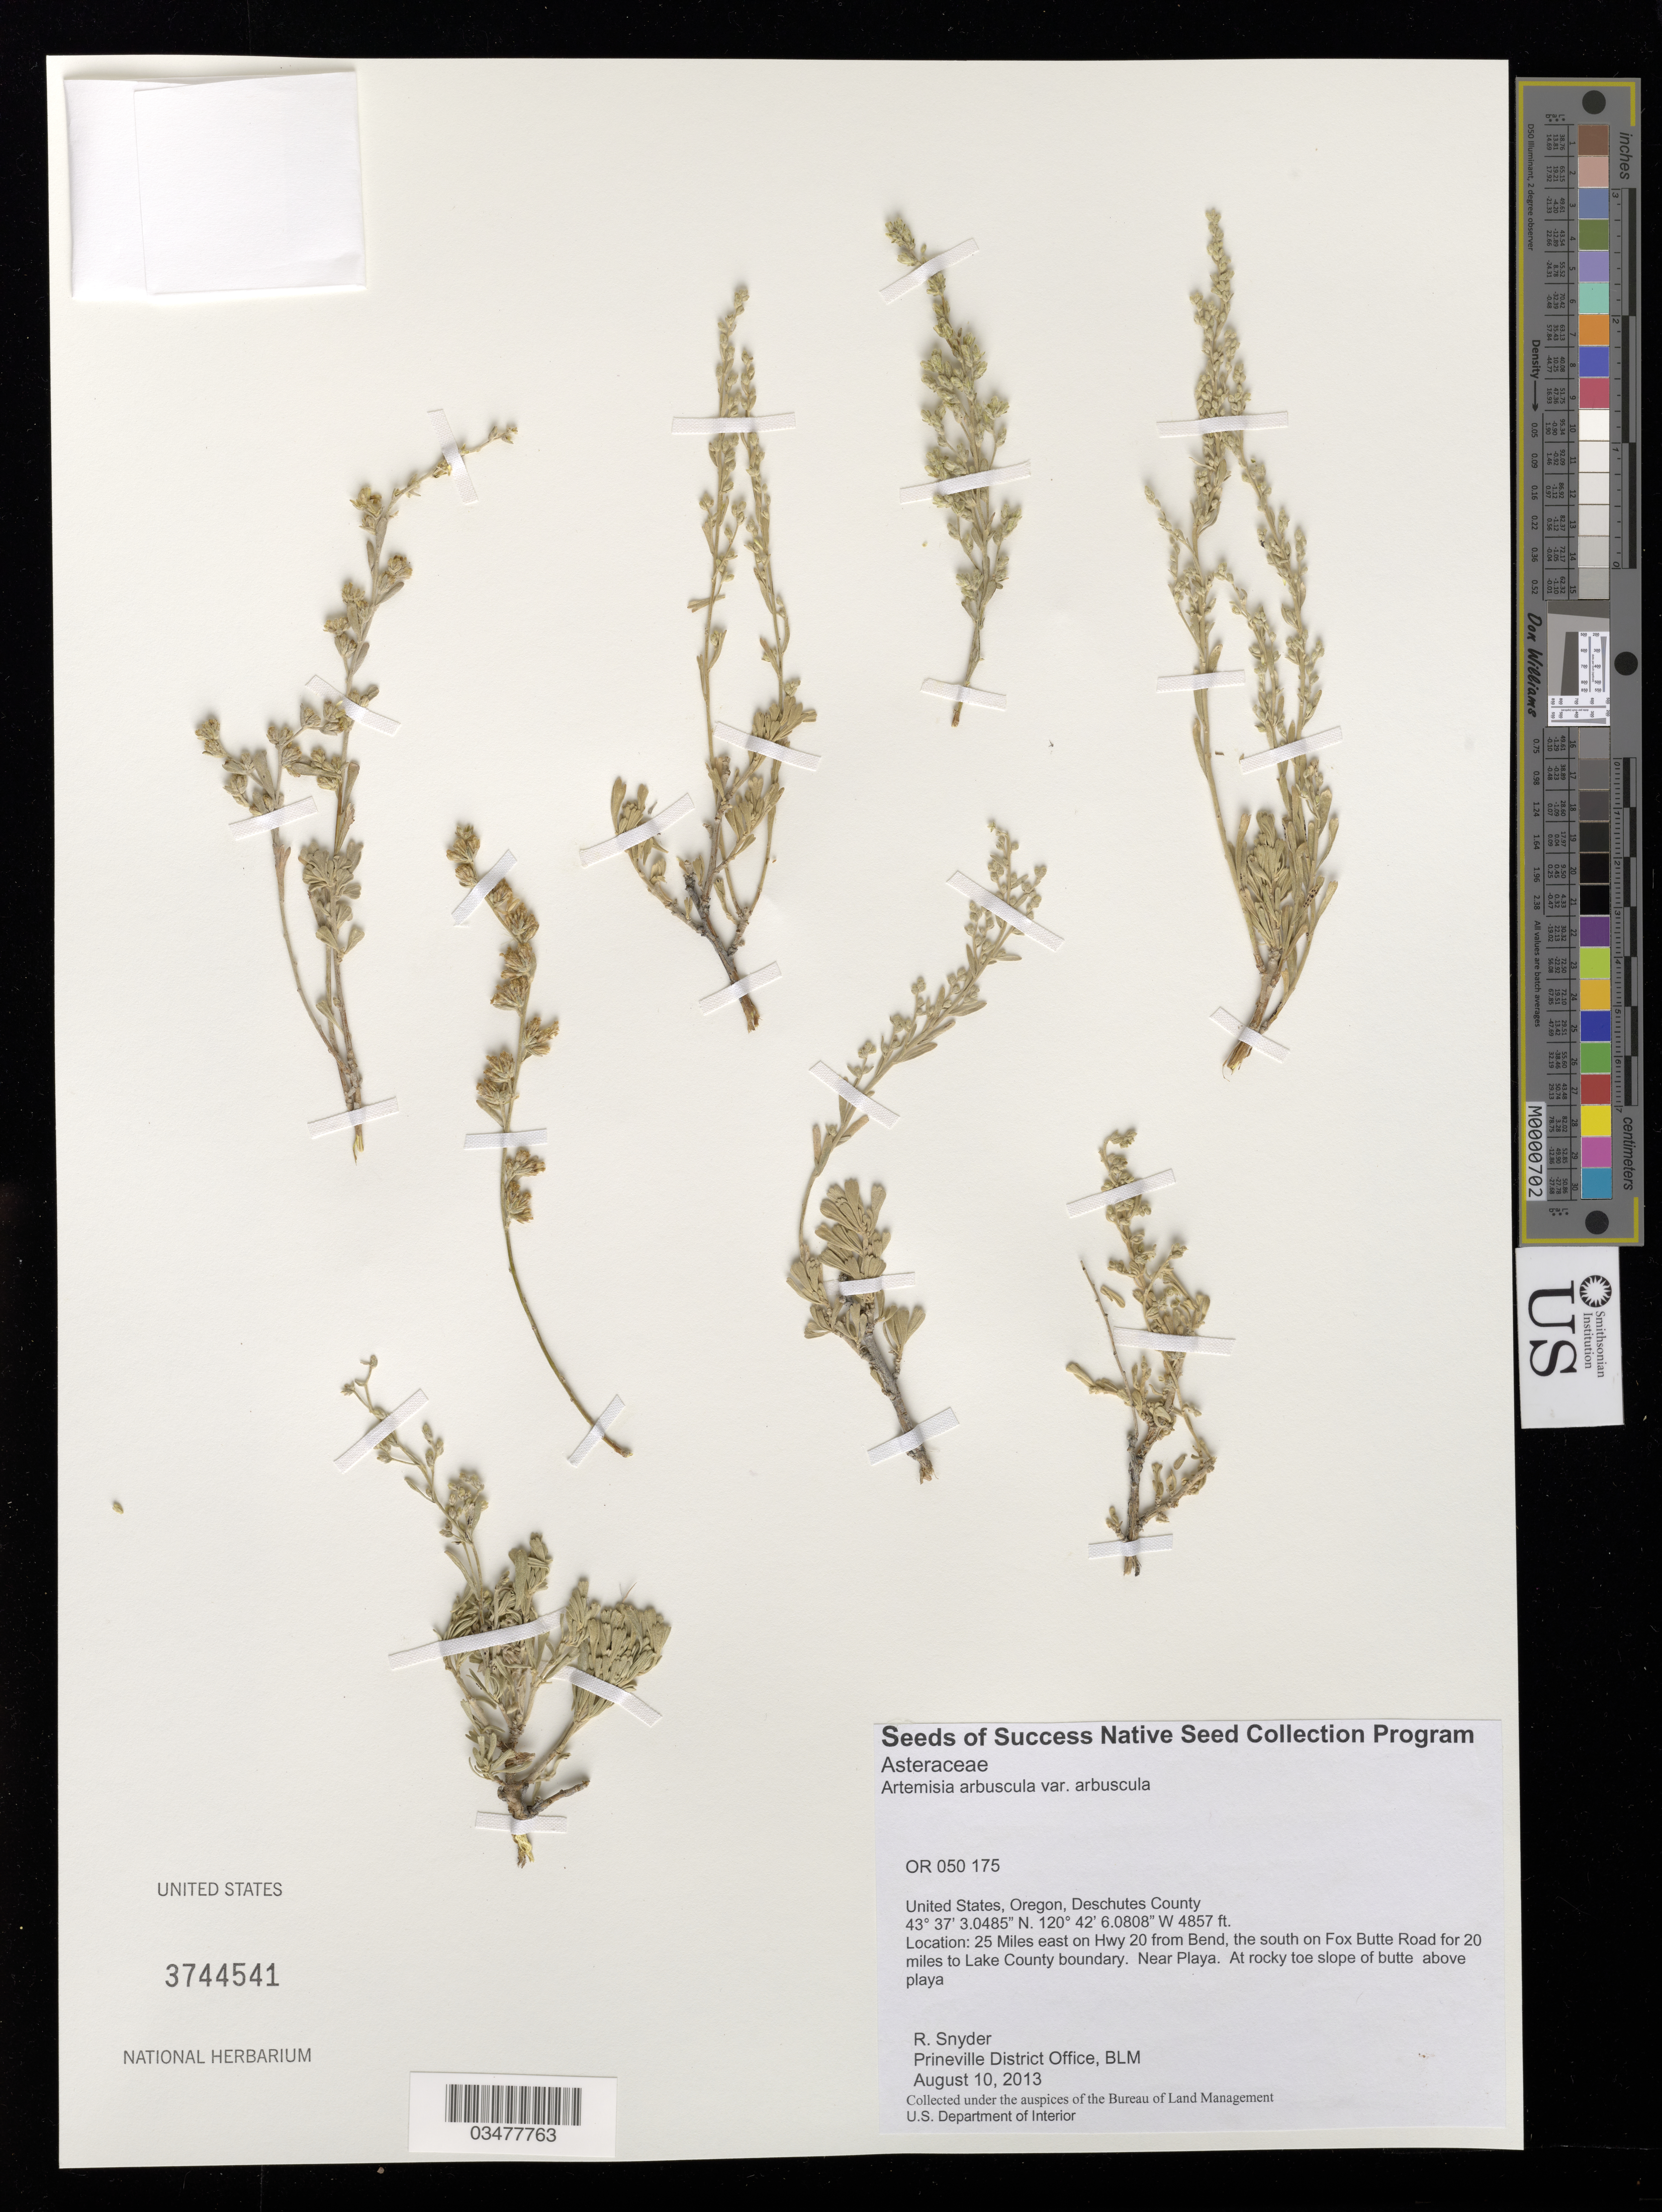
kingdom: Plantae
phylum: Tracheophyta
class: Magnoliopsida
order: Asterales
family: Asteraceae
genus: Artemisia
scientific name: Artemisia arbuscula var. arbuscula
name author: Nutt.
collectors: R. Snyder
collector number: OR 050 175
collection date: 2013-08-10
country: United States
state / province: Oregon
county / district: Deschutes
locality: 20 mi. on Fox Butte Rd to Lake County boundary. Near Playa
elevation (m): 1480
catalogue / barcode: US 3744541